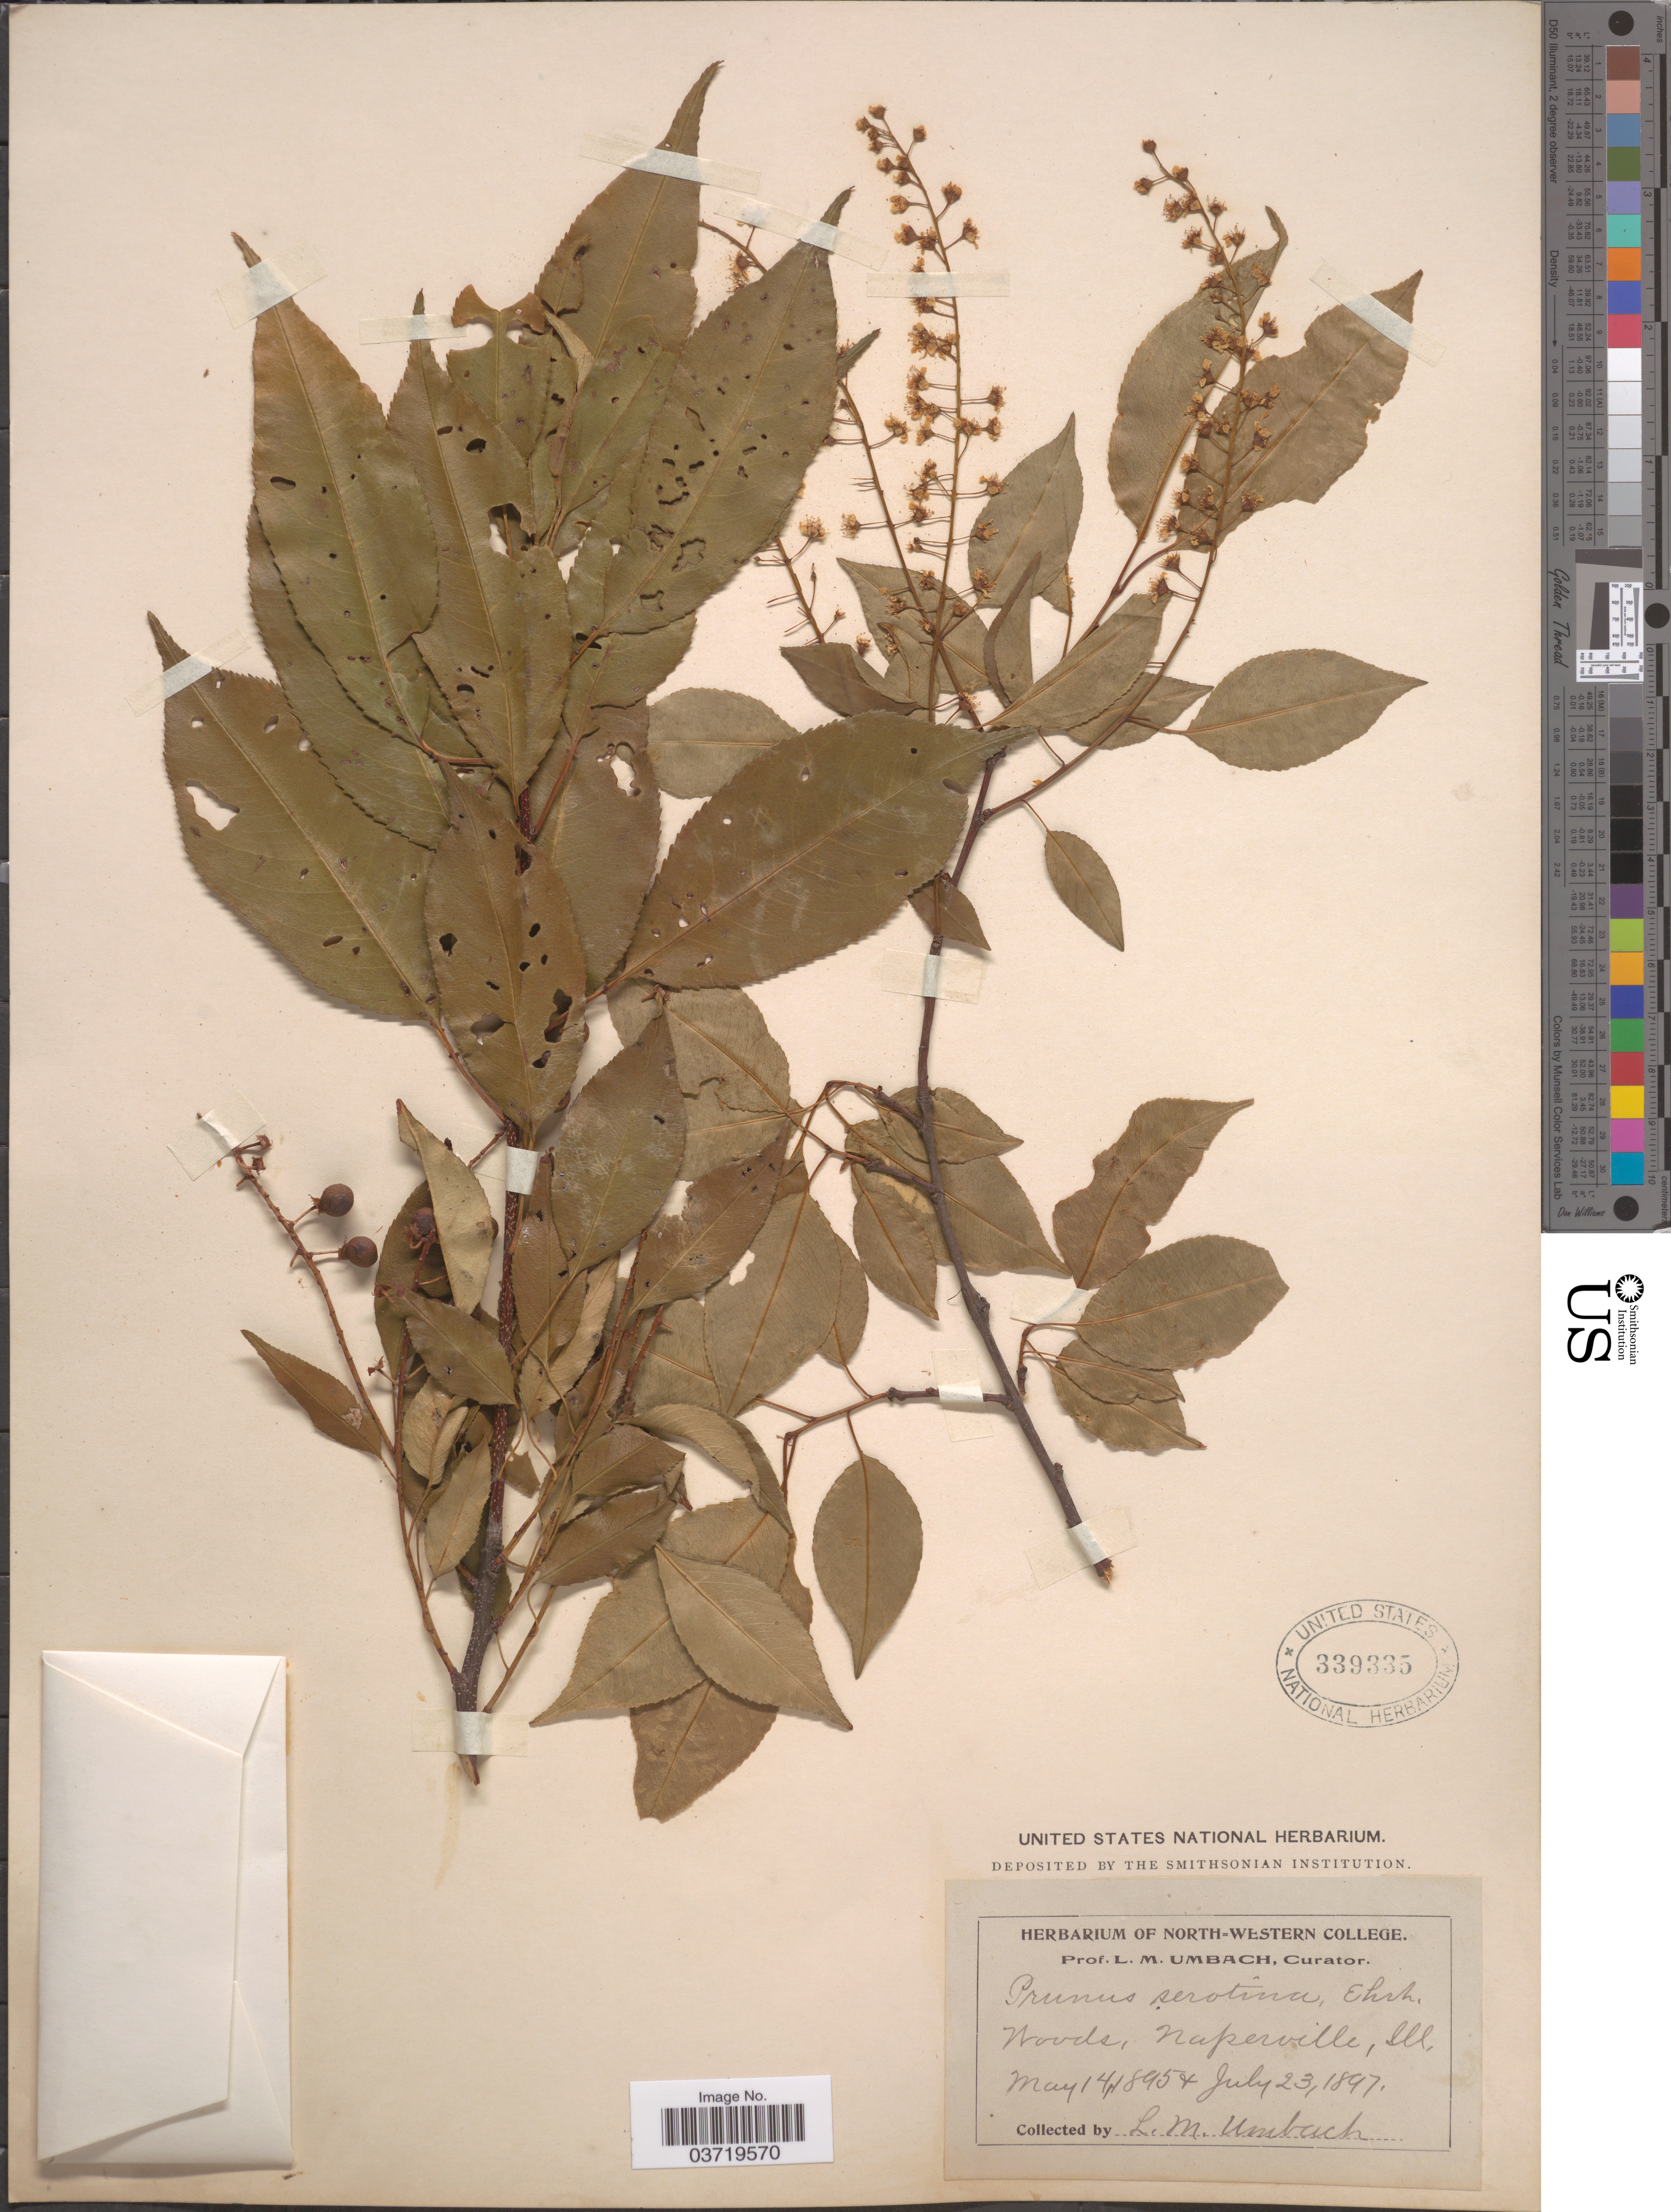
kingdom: Plantae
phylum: Tracheophyta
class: Magnoliopsida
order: Rosales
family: Rosaceae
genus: Prunus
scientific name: Prunus serotina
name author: Ehrh.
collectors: L. M. Umbach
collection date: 1895-05-14/1897-07-23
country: United States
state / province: Illinois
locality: Naperville.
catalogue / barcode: US 339335